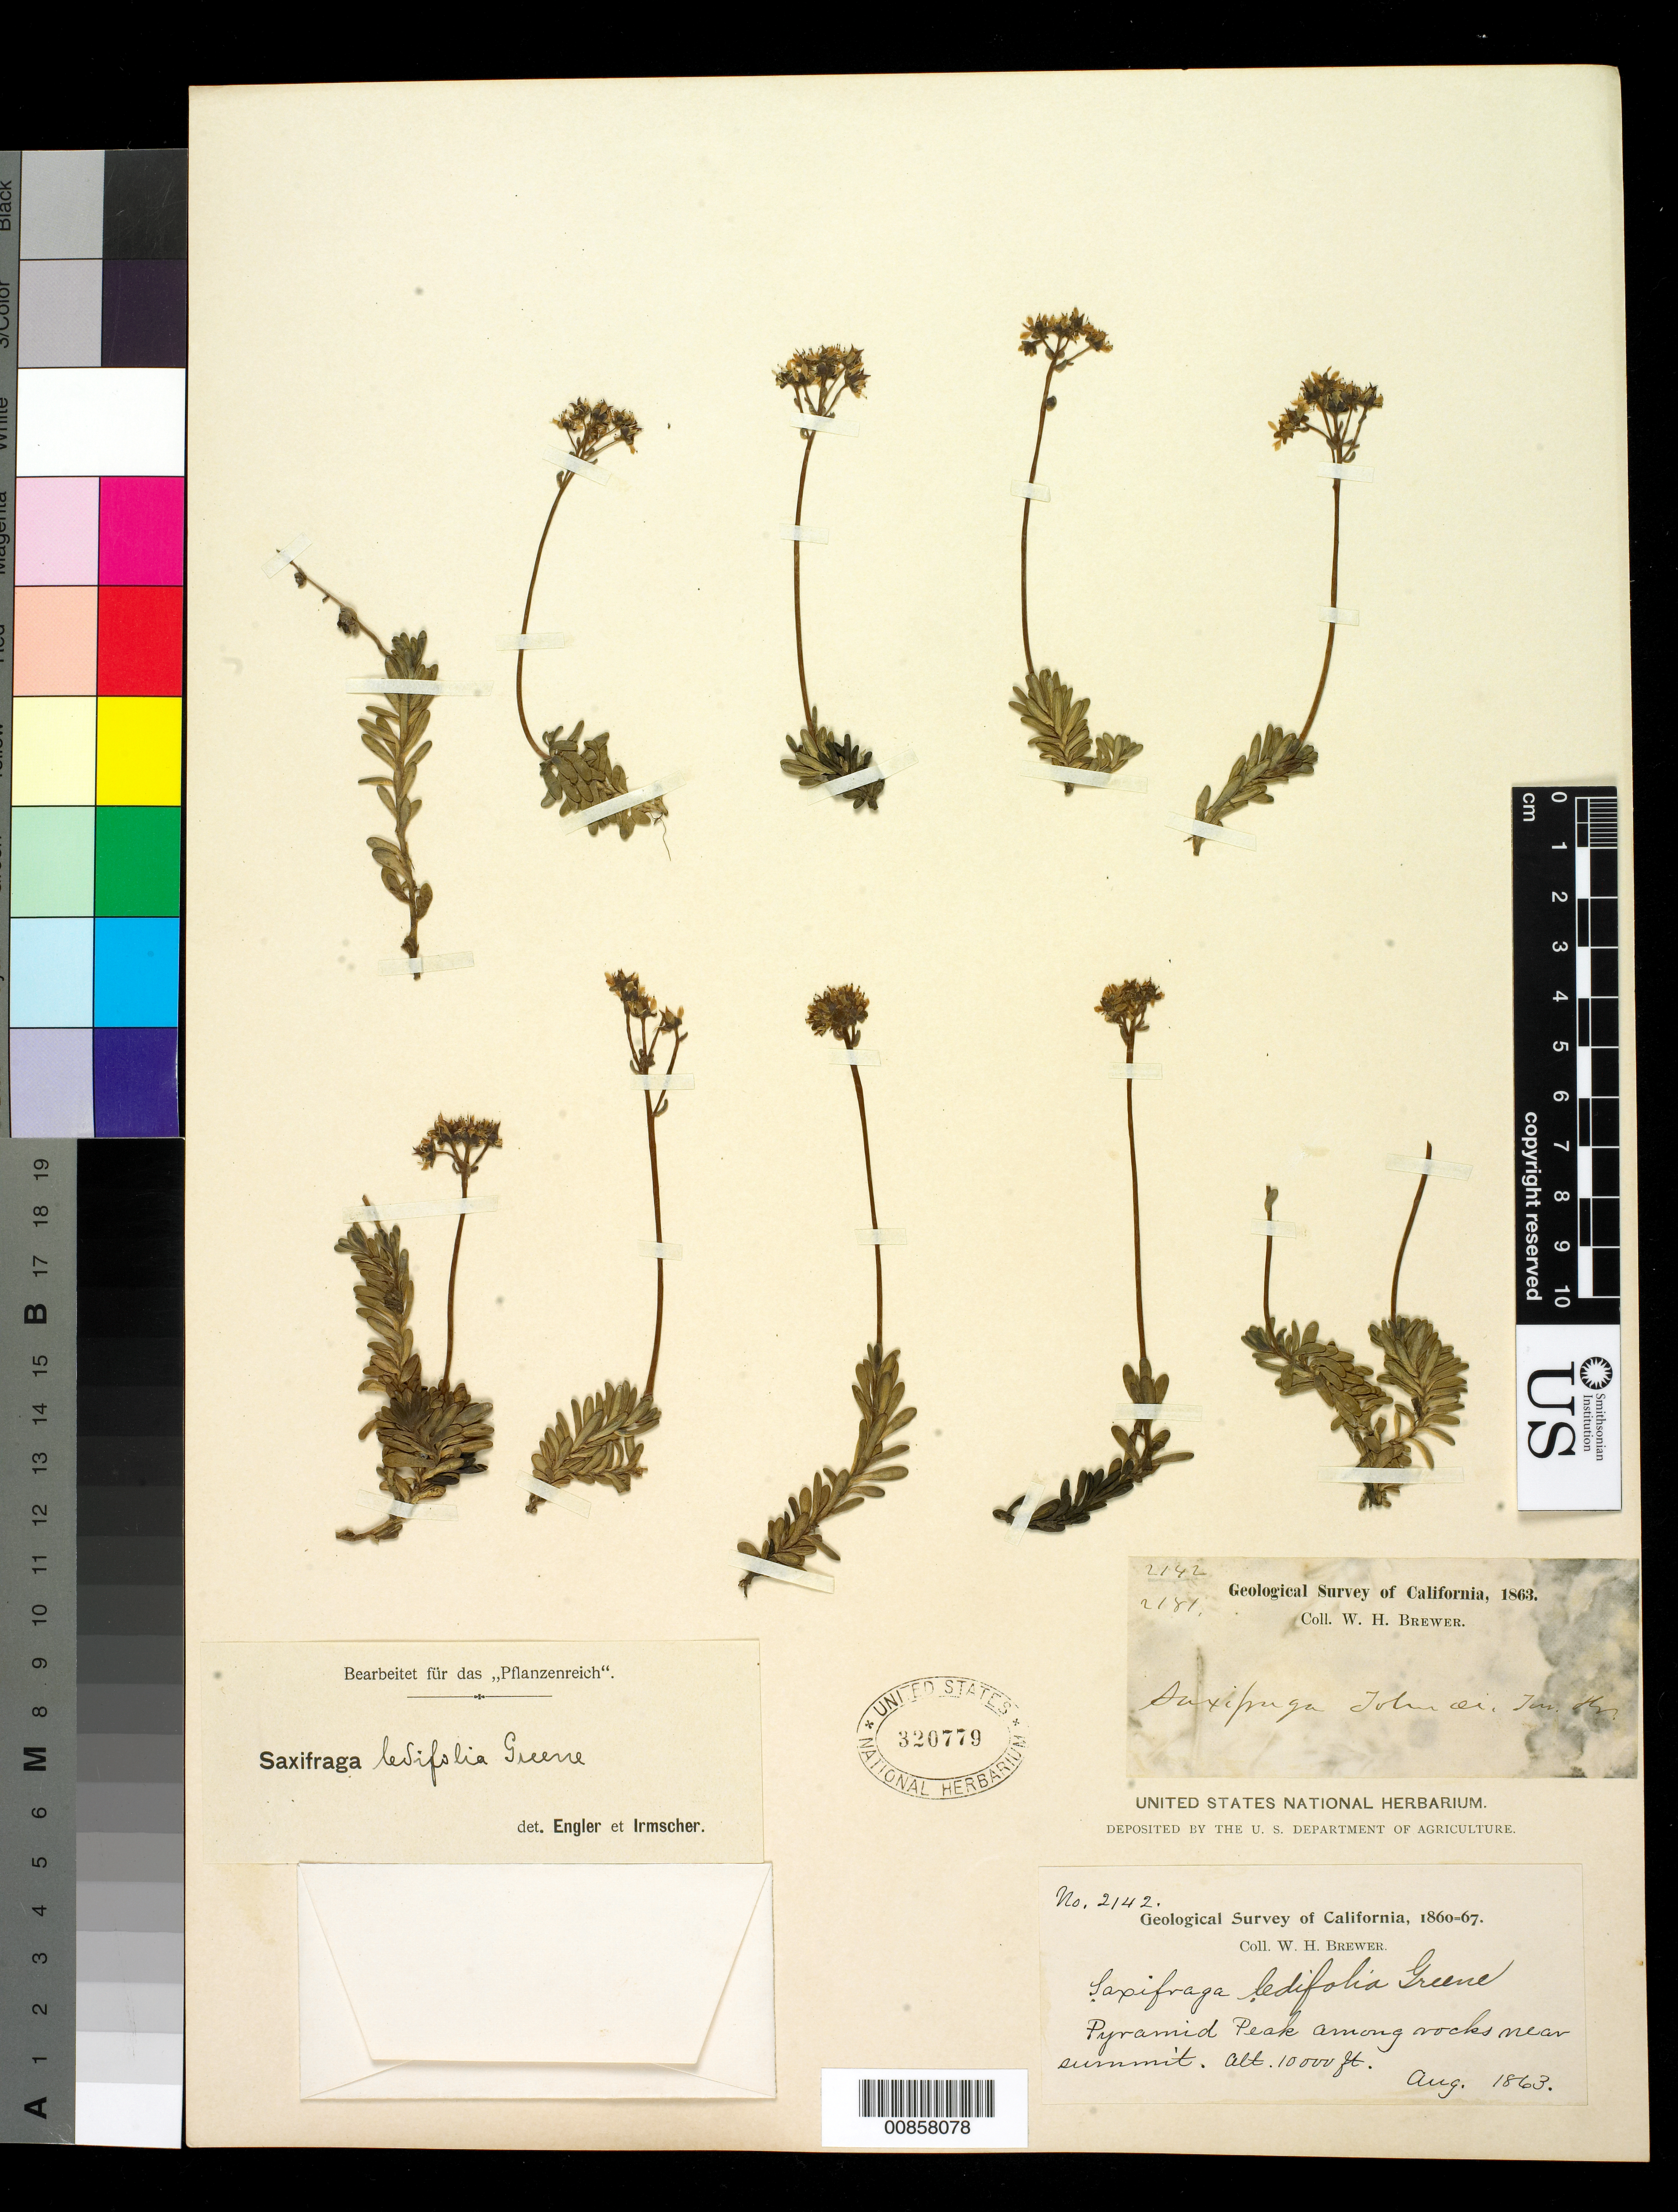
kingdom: Plantae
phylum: Tracheophyta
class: Magnoliopsida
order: Saxifragales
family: Saxifragaceae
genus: Micranthes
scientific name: Micranthes tolmiei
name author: (Torr. & A. Gray) Brouillet & Gornall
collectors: W. H. Brewer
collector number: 2142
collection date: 1863-08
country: United States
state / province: California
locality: Pyramid Peak among rocks near summit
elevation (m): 3048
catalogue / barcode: US 320779